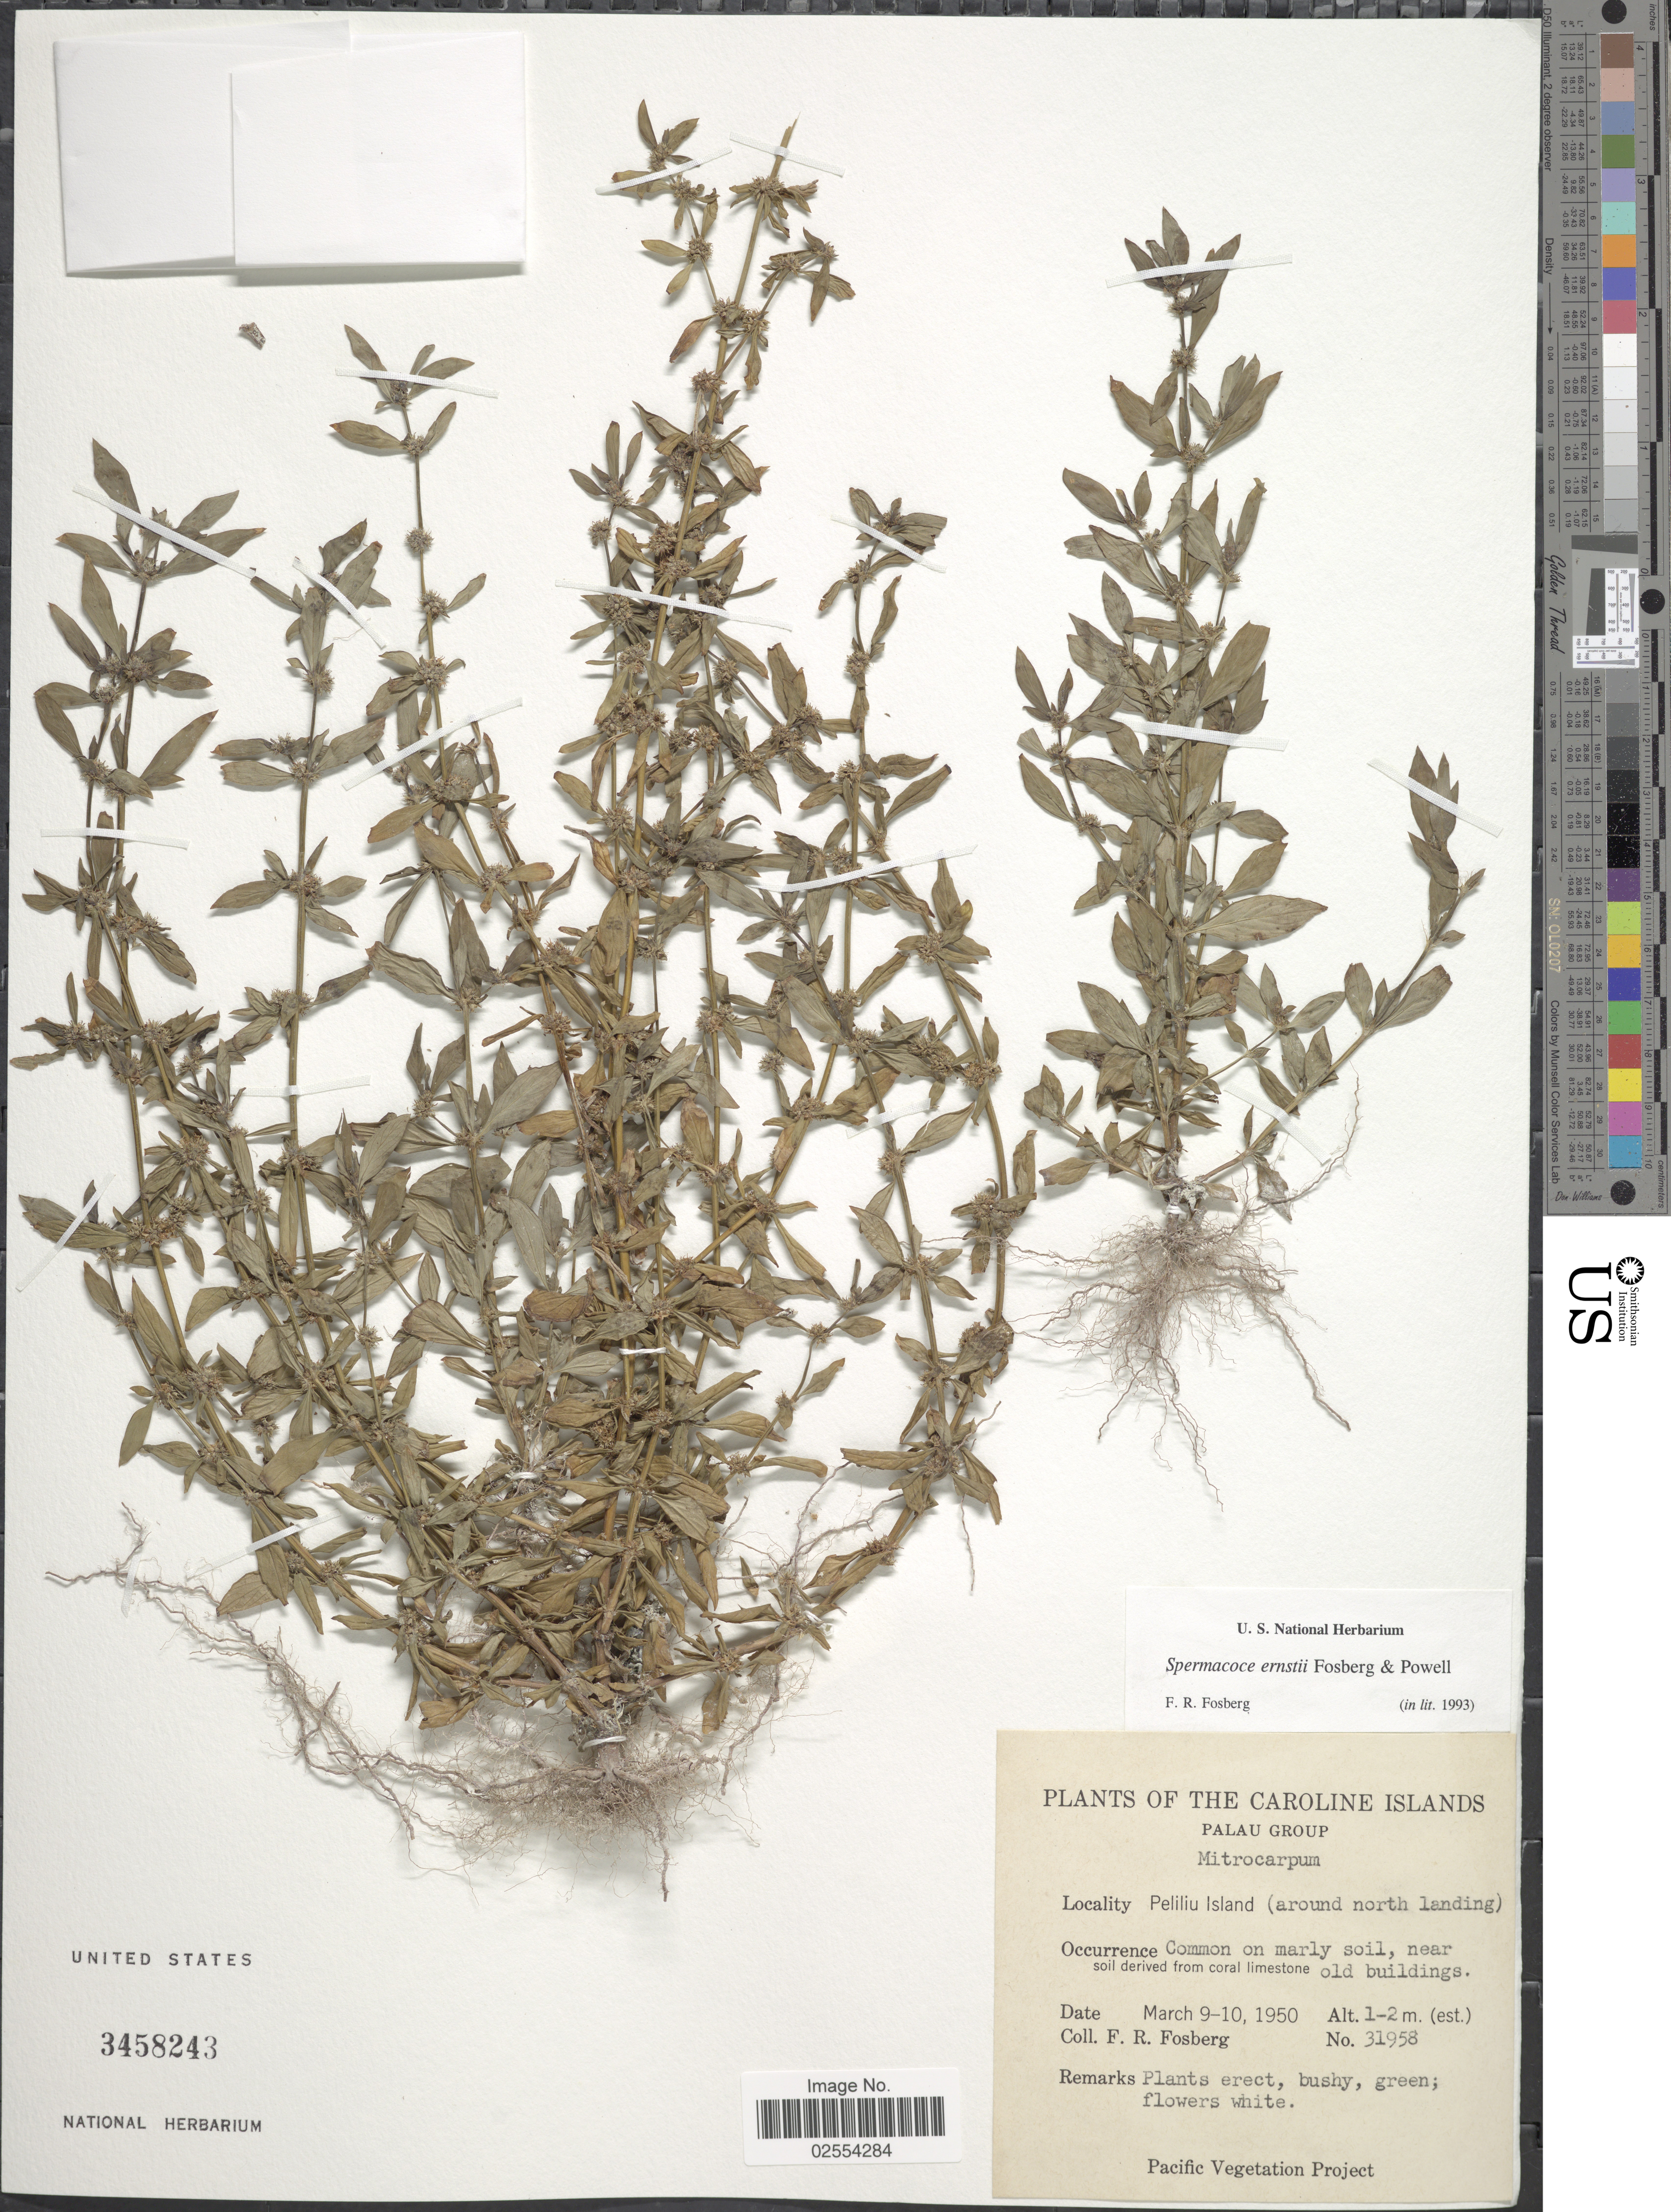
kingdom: Plantae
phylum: Tracheophyta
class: Magnoliopsida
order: Gentianales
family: Rubiaceae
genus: Spermacoce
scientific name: Spermacoce ernstii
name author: Fosberg & D.A. Powell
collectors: F. R. Fosberg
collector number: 31958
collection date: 1950-03-09/1950-03-10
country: Palau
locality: The Caroline Islands, Palau Group, Peliliu Island (around north landing)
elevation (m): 1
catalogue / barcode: US 3458243